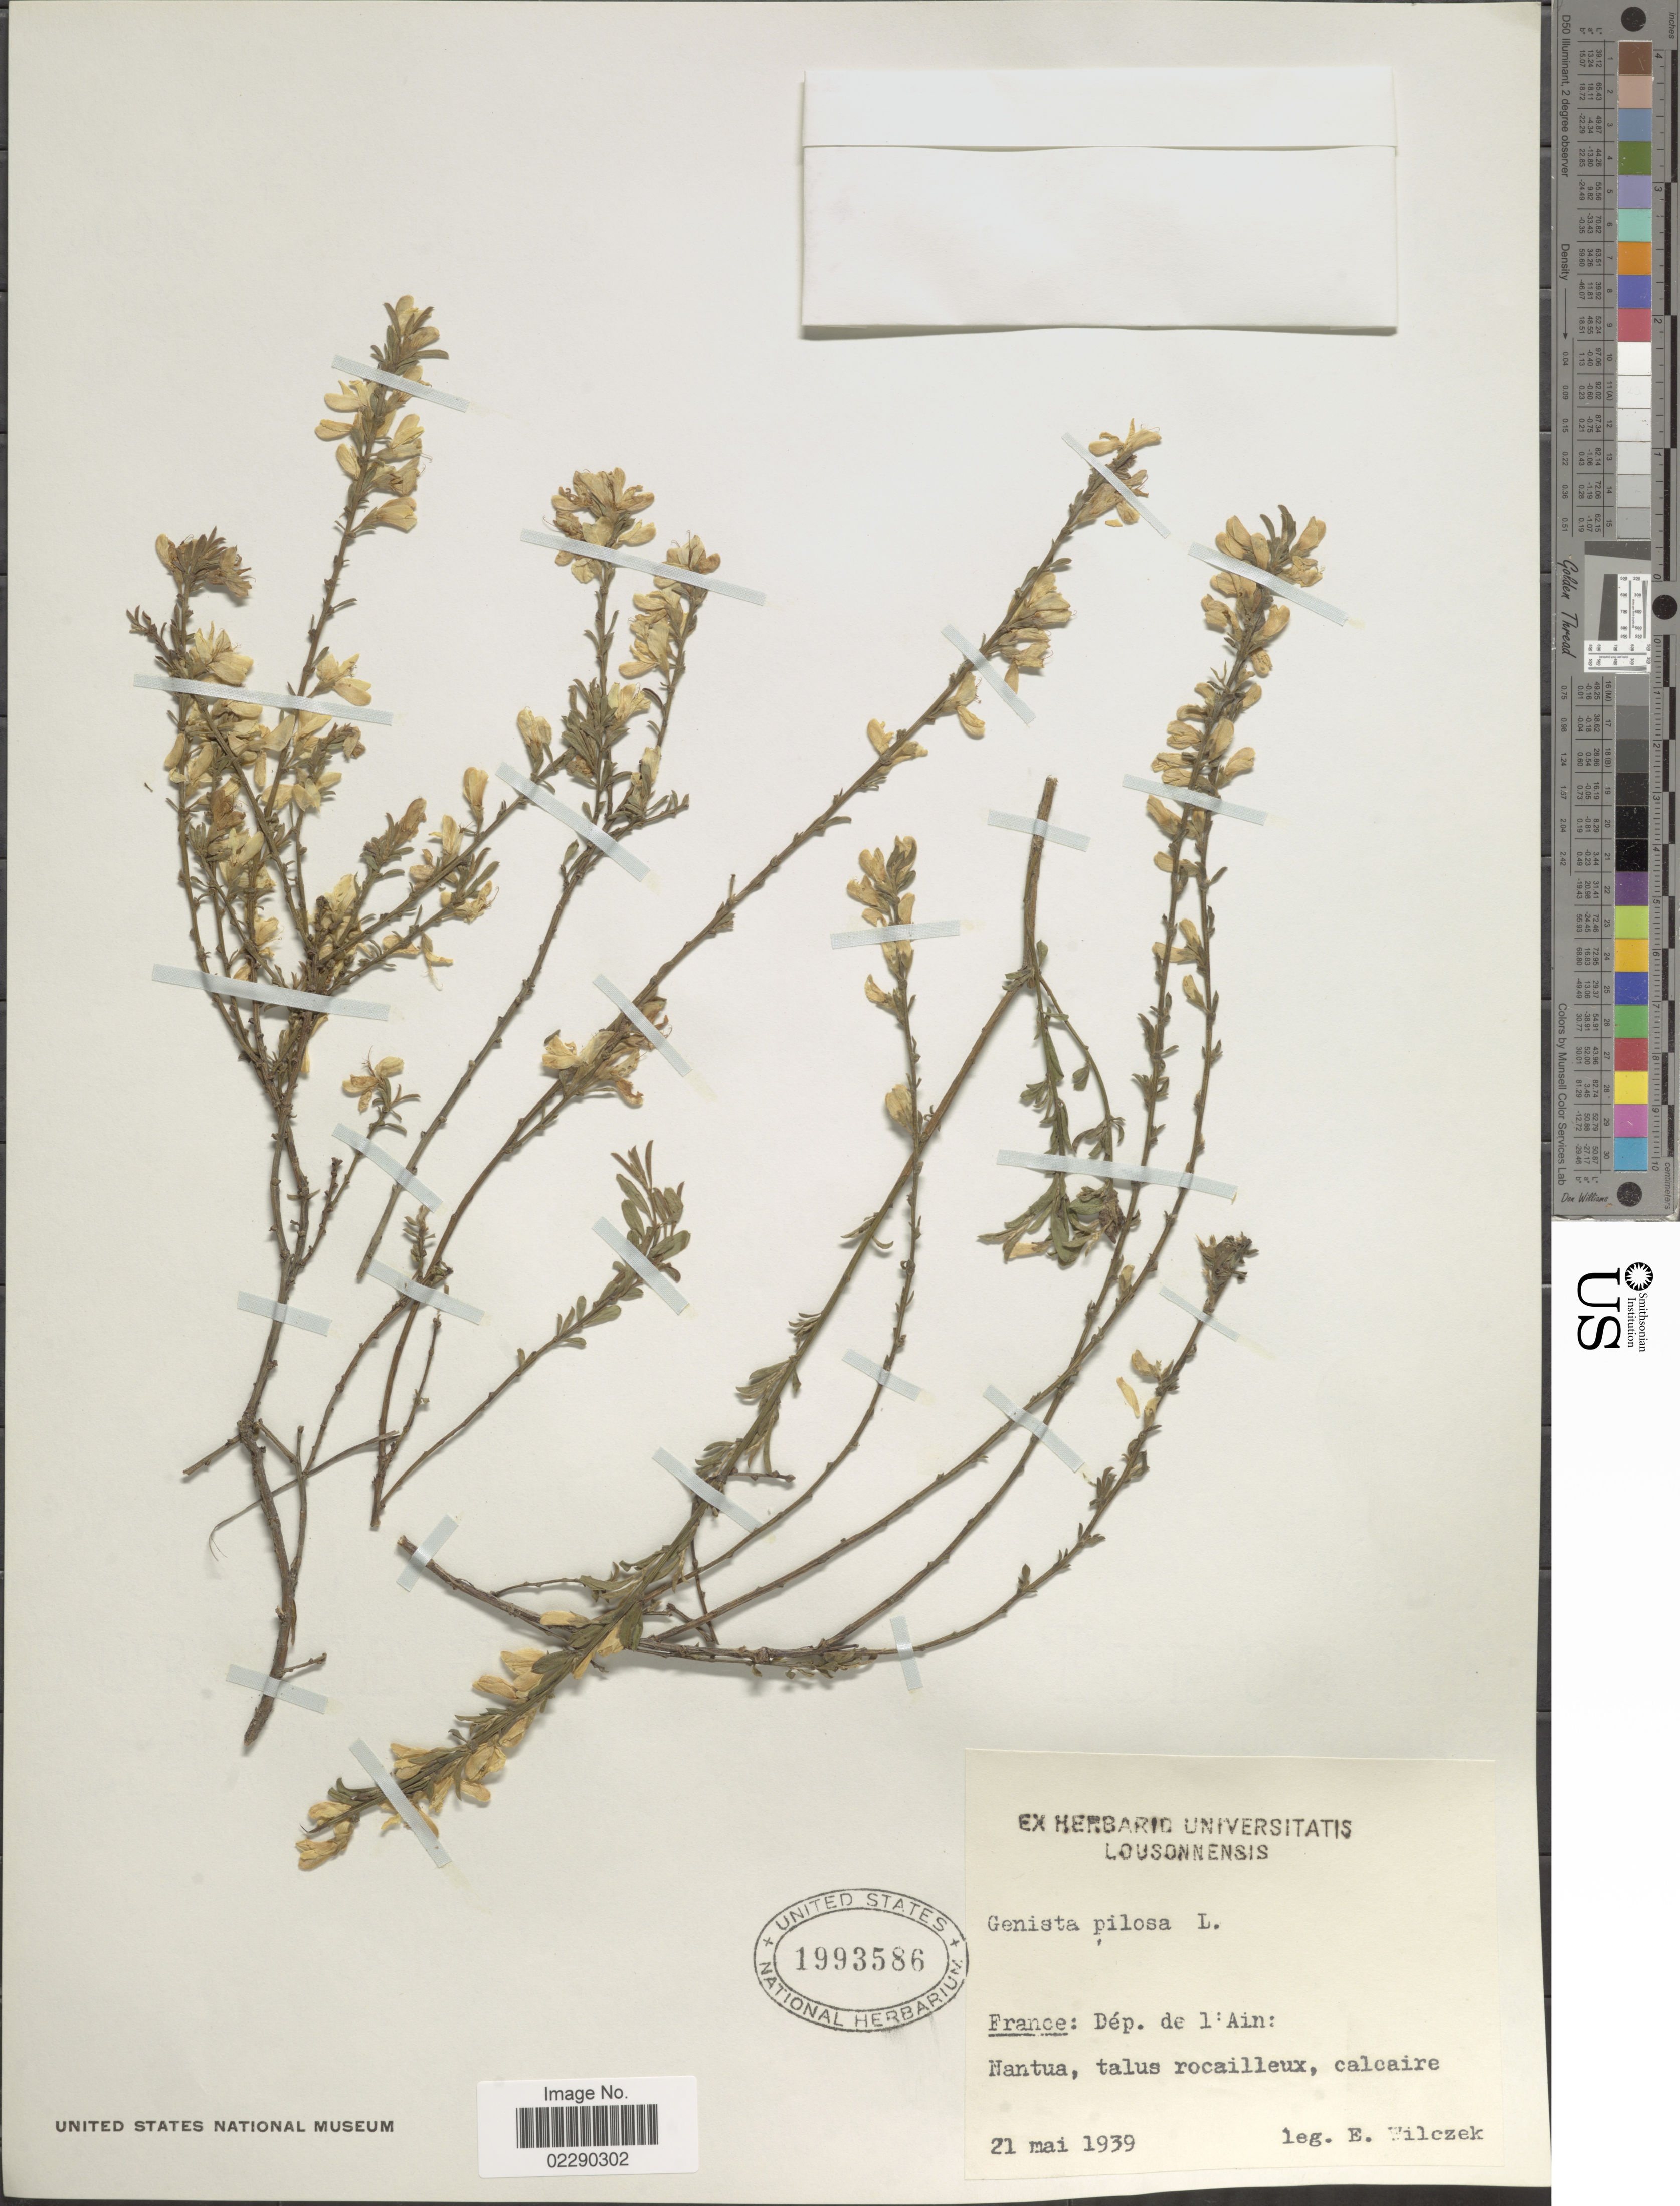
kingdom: Plantae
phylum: Tracheophyta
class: Magnoliopsida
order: Fabales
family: Fabaceae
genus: Genista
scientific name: Genista pilosa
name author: L.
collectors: E. Wilczek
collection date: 1939-05-21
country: France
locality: Dep. de l'Ain, Nantua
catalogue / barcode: US 1993586